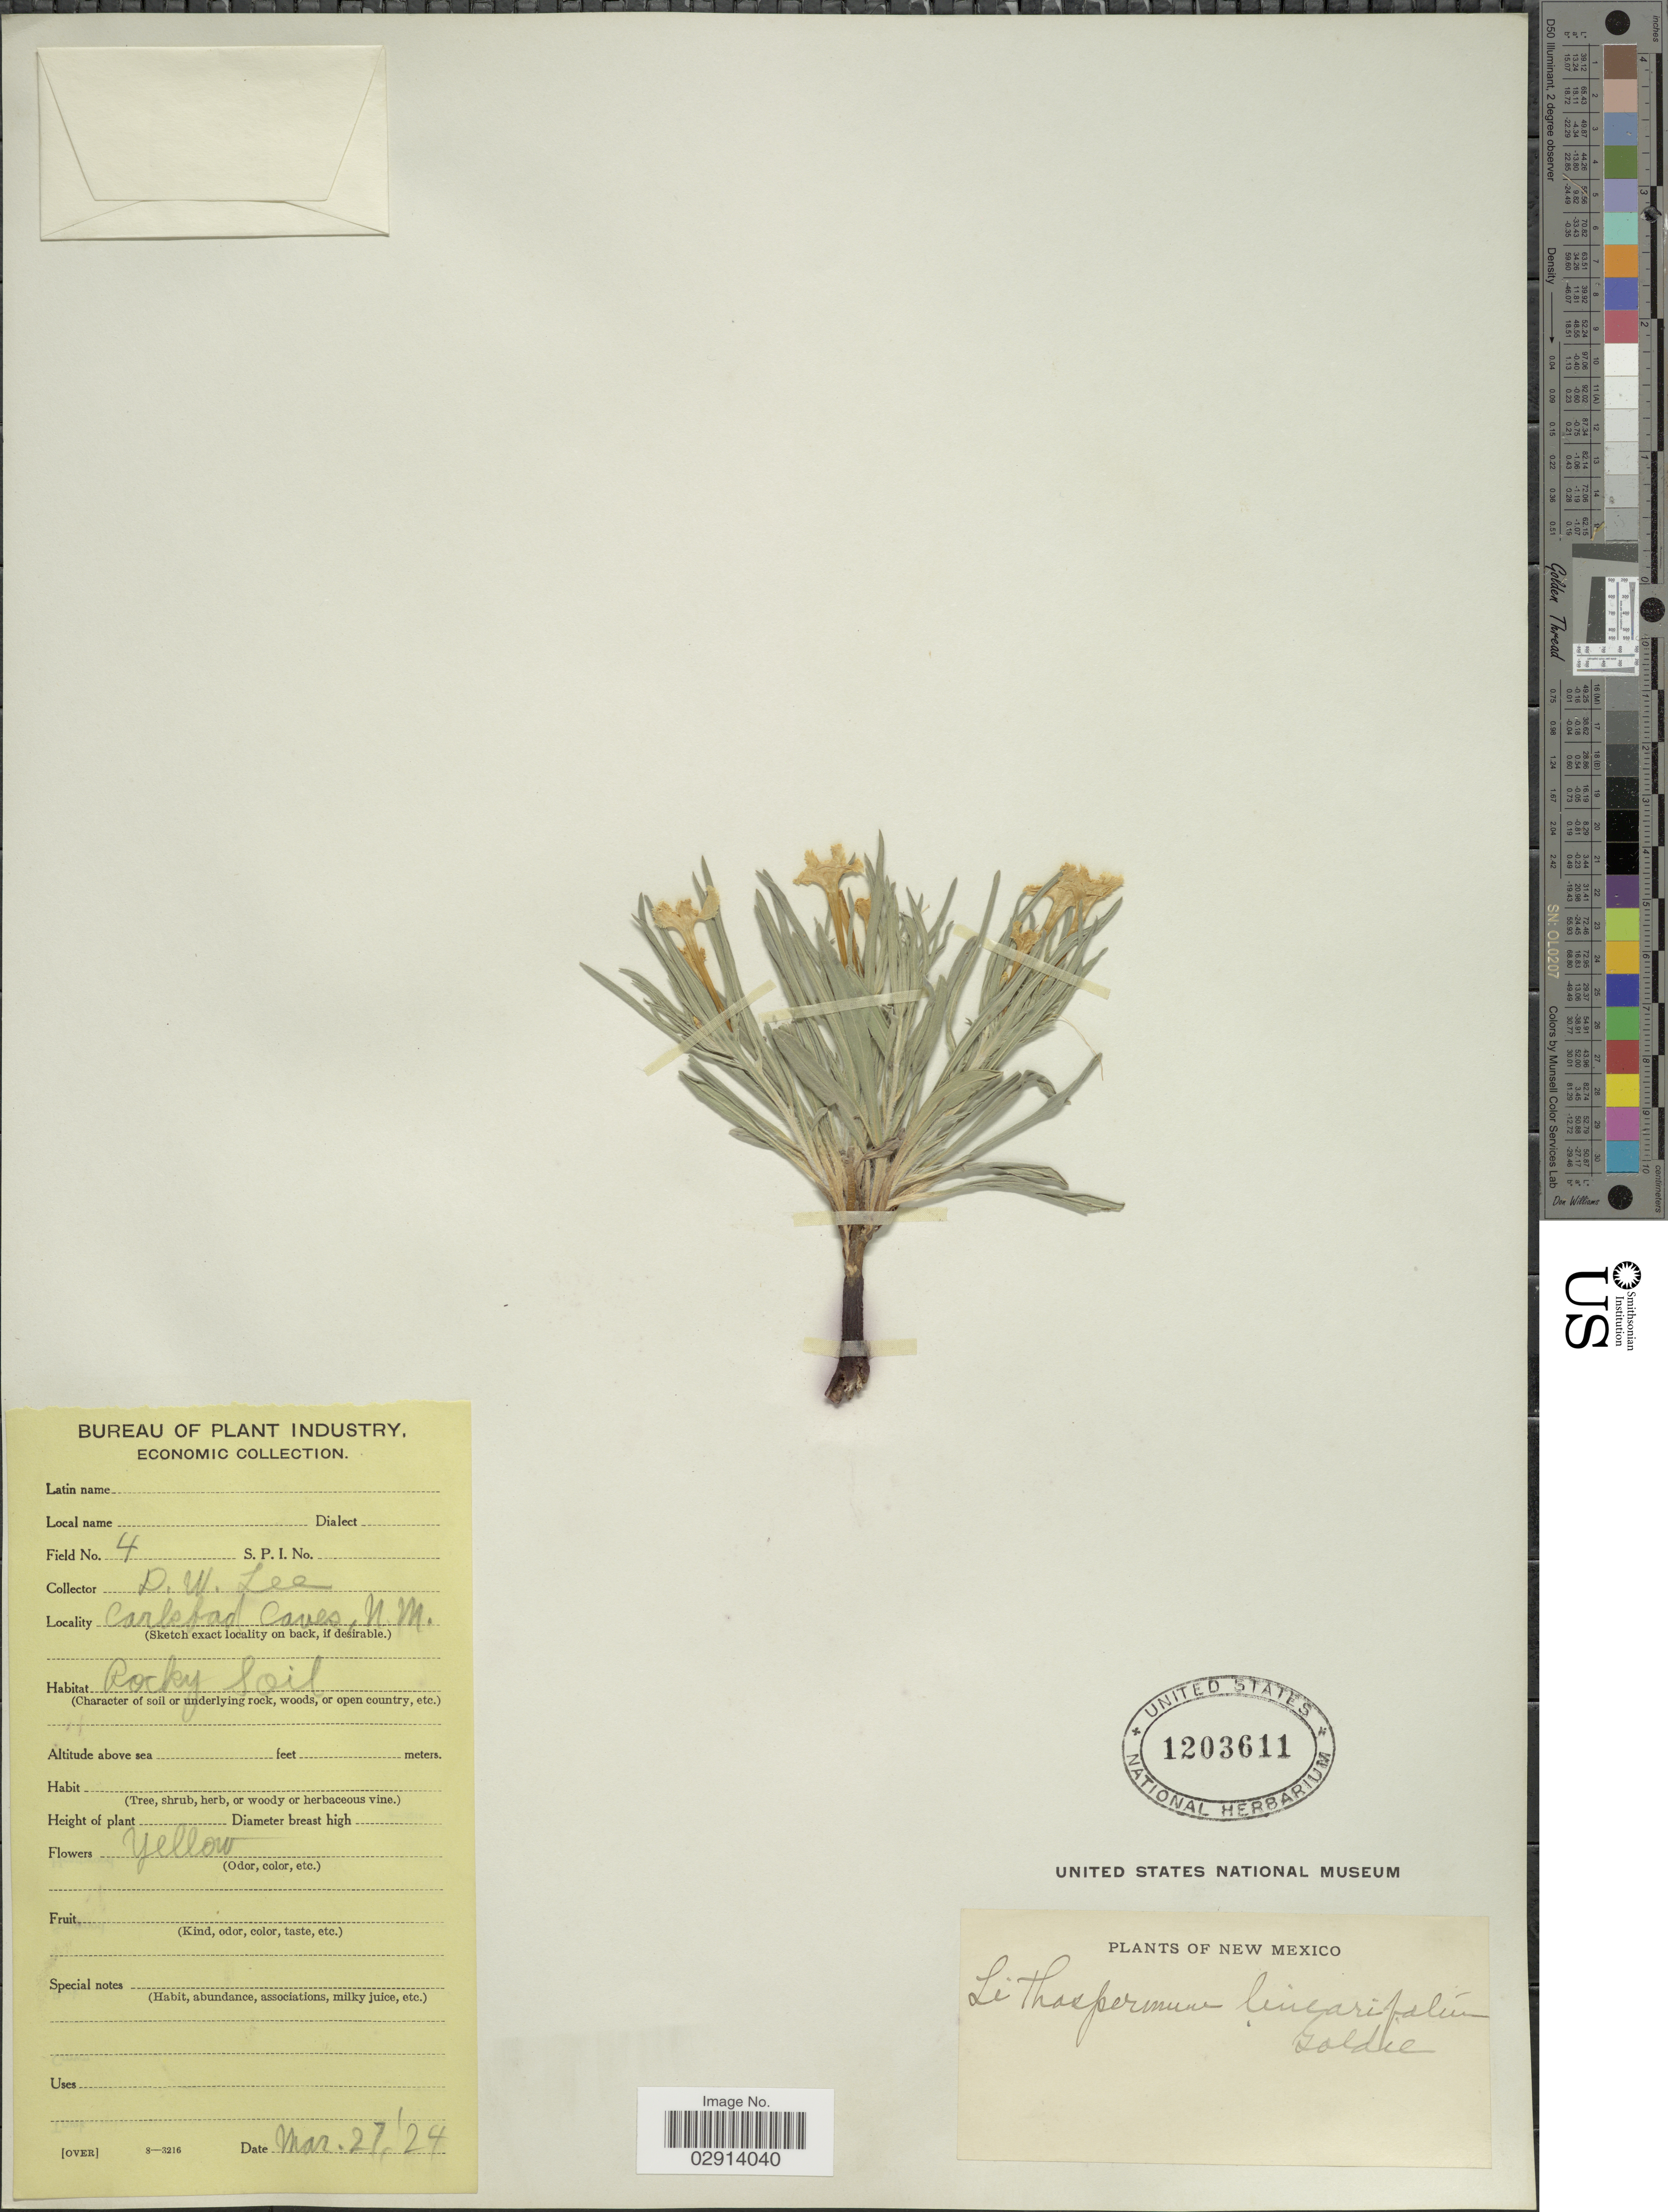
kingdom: Plantae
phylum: Tracheophyta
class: Magnoliopsida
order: Boraginales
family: Boraginaceae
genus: Lithospermum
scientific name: Lithospermum incisum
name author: Lehm.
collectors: D. Lee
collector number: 4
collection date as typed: Transcribed d/m/y: 27/3/24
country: United States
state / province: New Mexico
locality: Carlsbad Caves.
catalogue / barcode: US 1203611